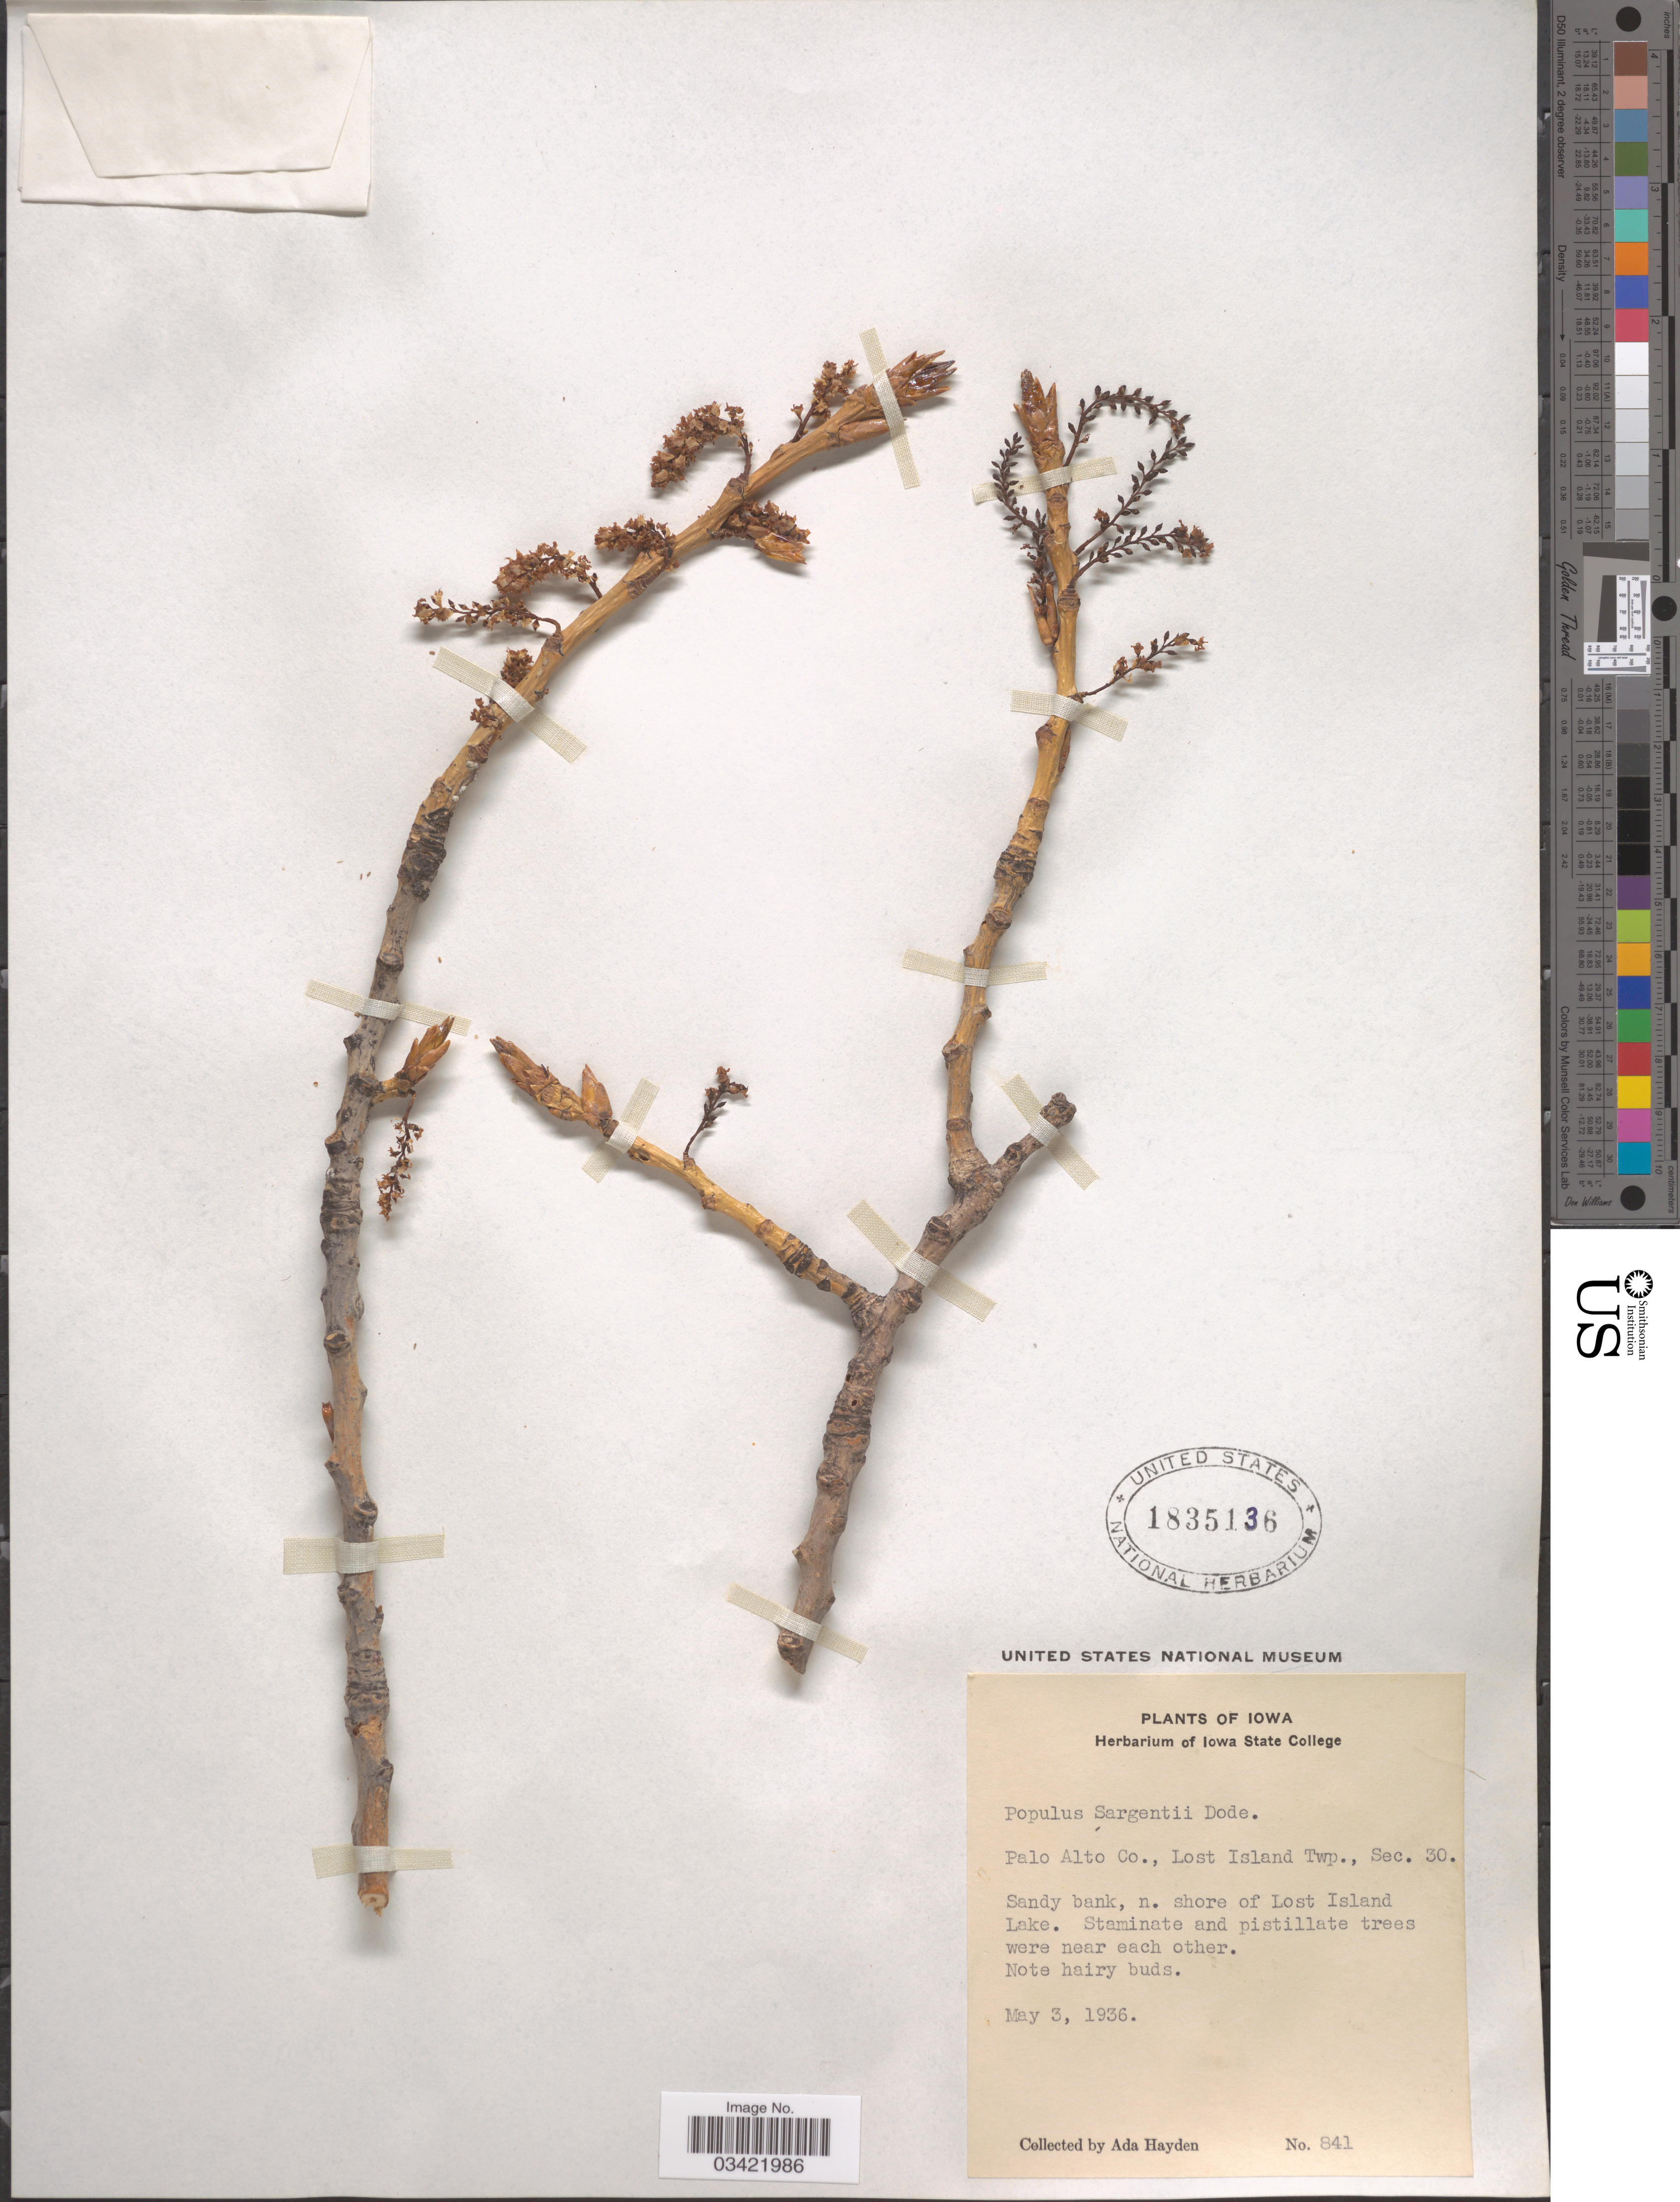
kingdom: Plantae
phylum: Tracheophyta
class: Magnoliopsida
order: Malpighiales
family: Salicaceae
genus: Populus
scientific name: Populus deltoides subsp. monilifera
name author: (Aiton) Eckenw.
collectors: Ada Hayden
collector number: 841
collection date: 1936-05-03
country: United States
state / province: Iowa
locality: Palo Alto Co., Lost Island Twp., Sec. 30. Sandy bank, n. shore of Lost Island Lake.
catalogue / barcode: US 1835136